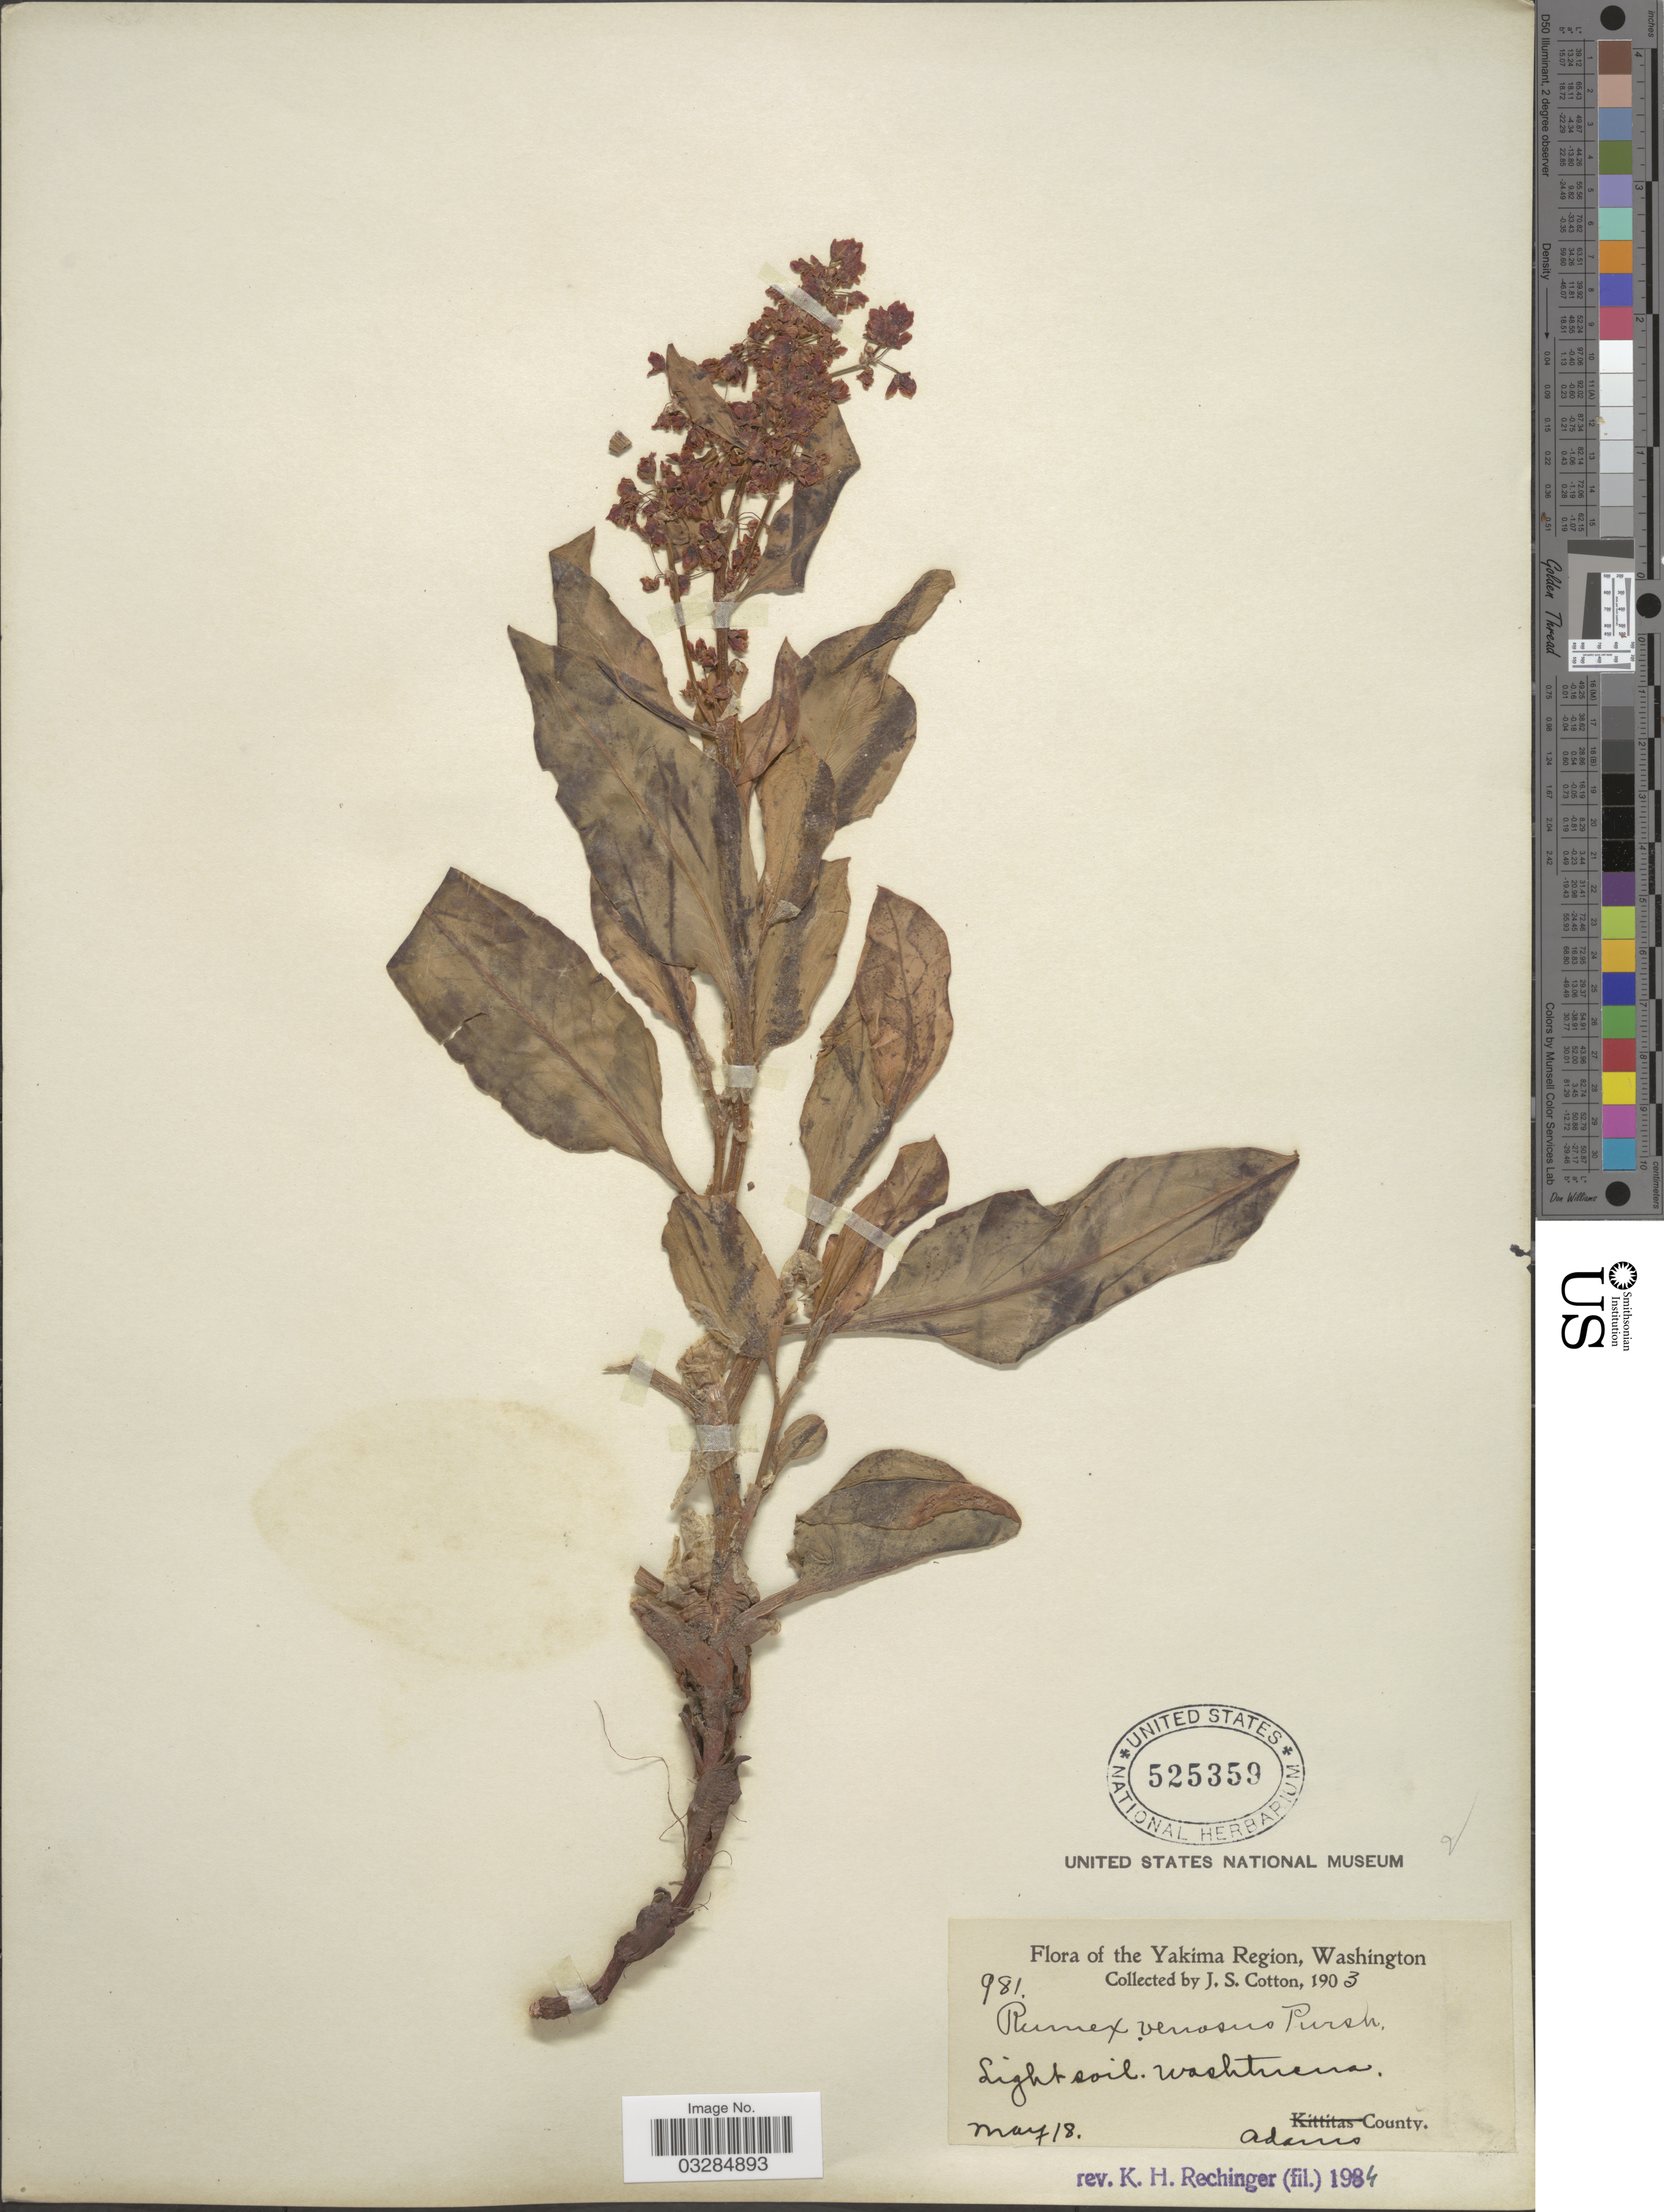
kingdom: Plantae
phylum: Tracheophyta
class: Magnoliopsida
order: Caryophyllales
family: Polygonaceae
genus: Rumex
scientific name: Rumex venosus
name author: Pursh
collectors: J. S. Cotton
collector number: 981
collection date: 1903-05-18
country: United States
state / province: Washington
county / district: Adams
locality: The Yakima Region. Adams County.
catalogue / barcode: US 525359